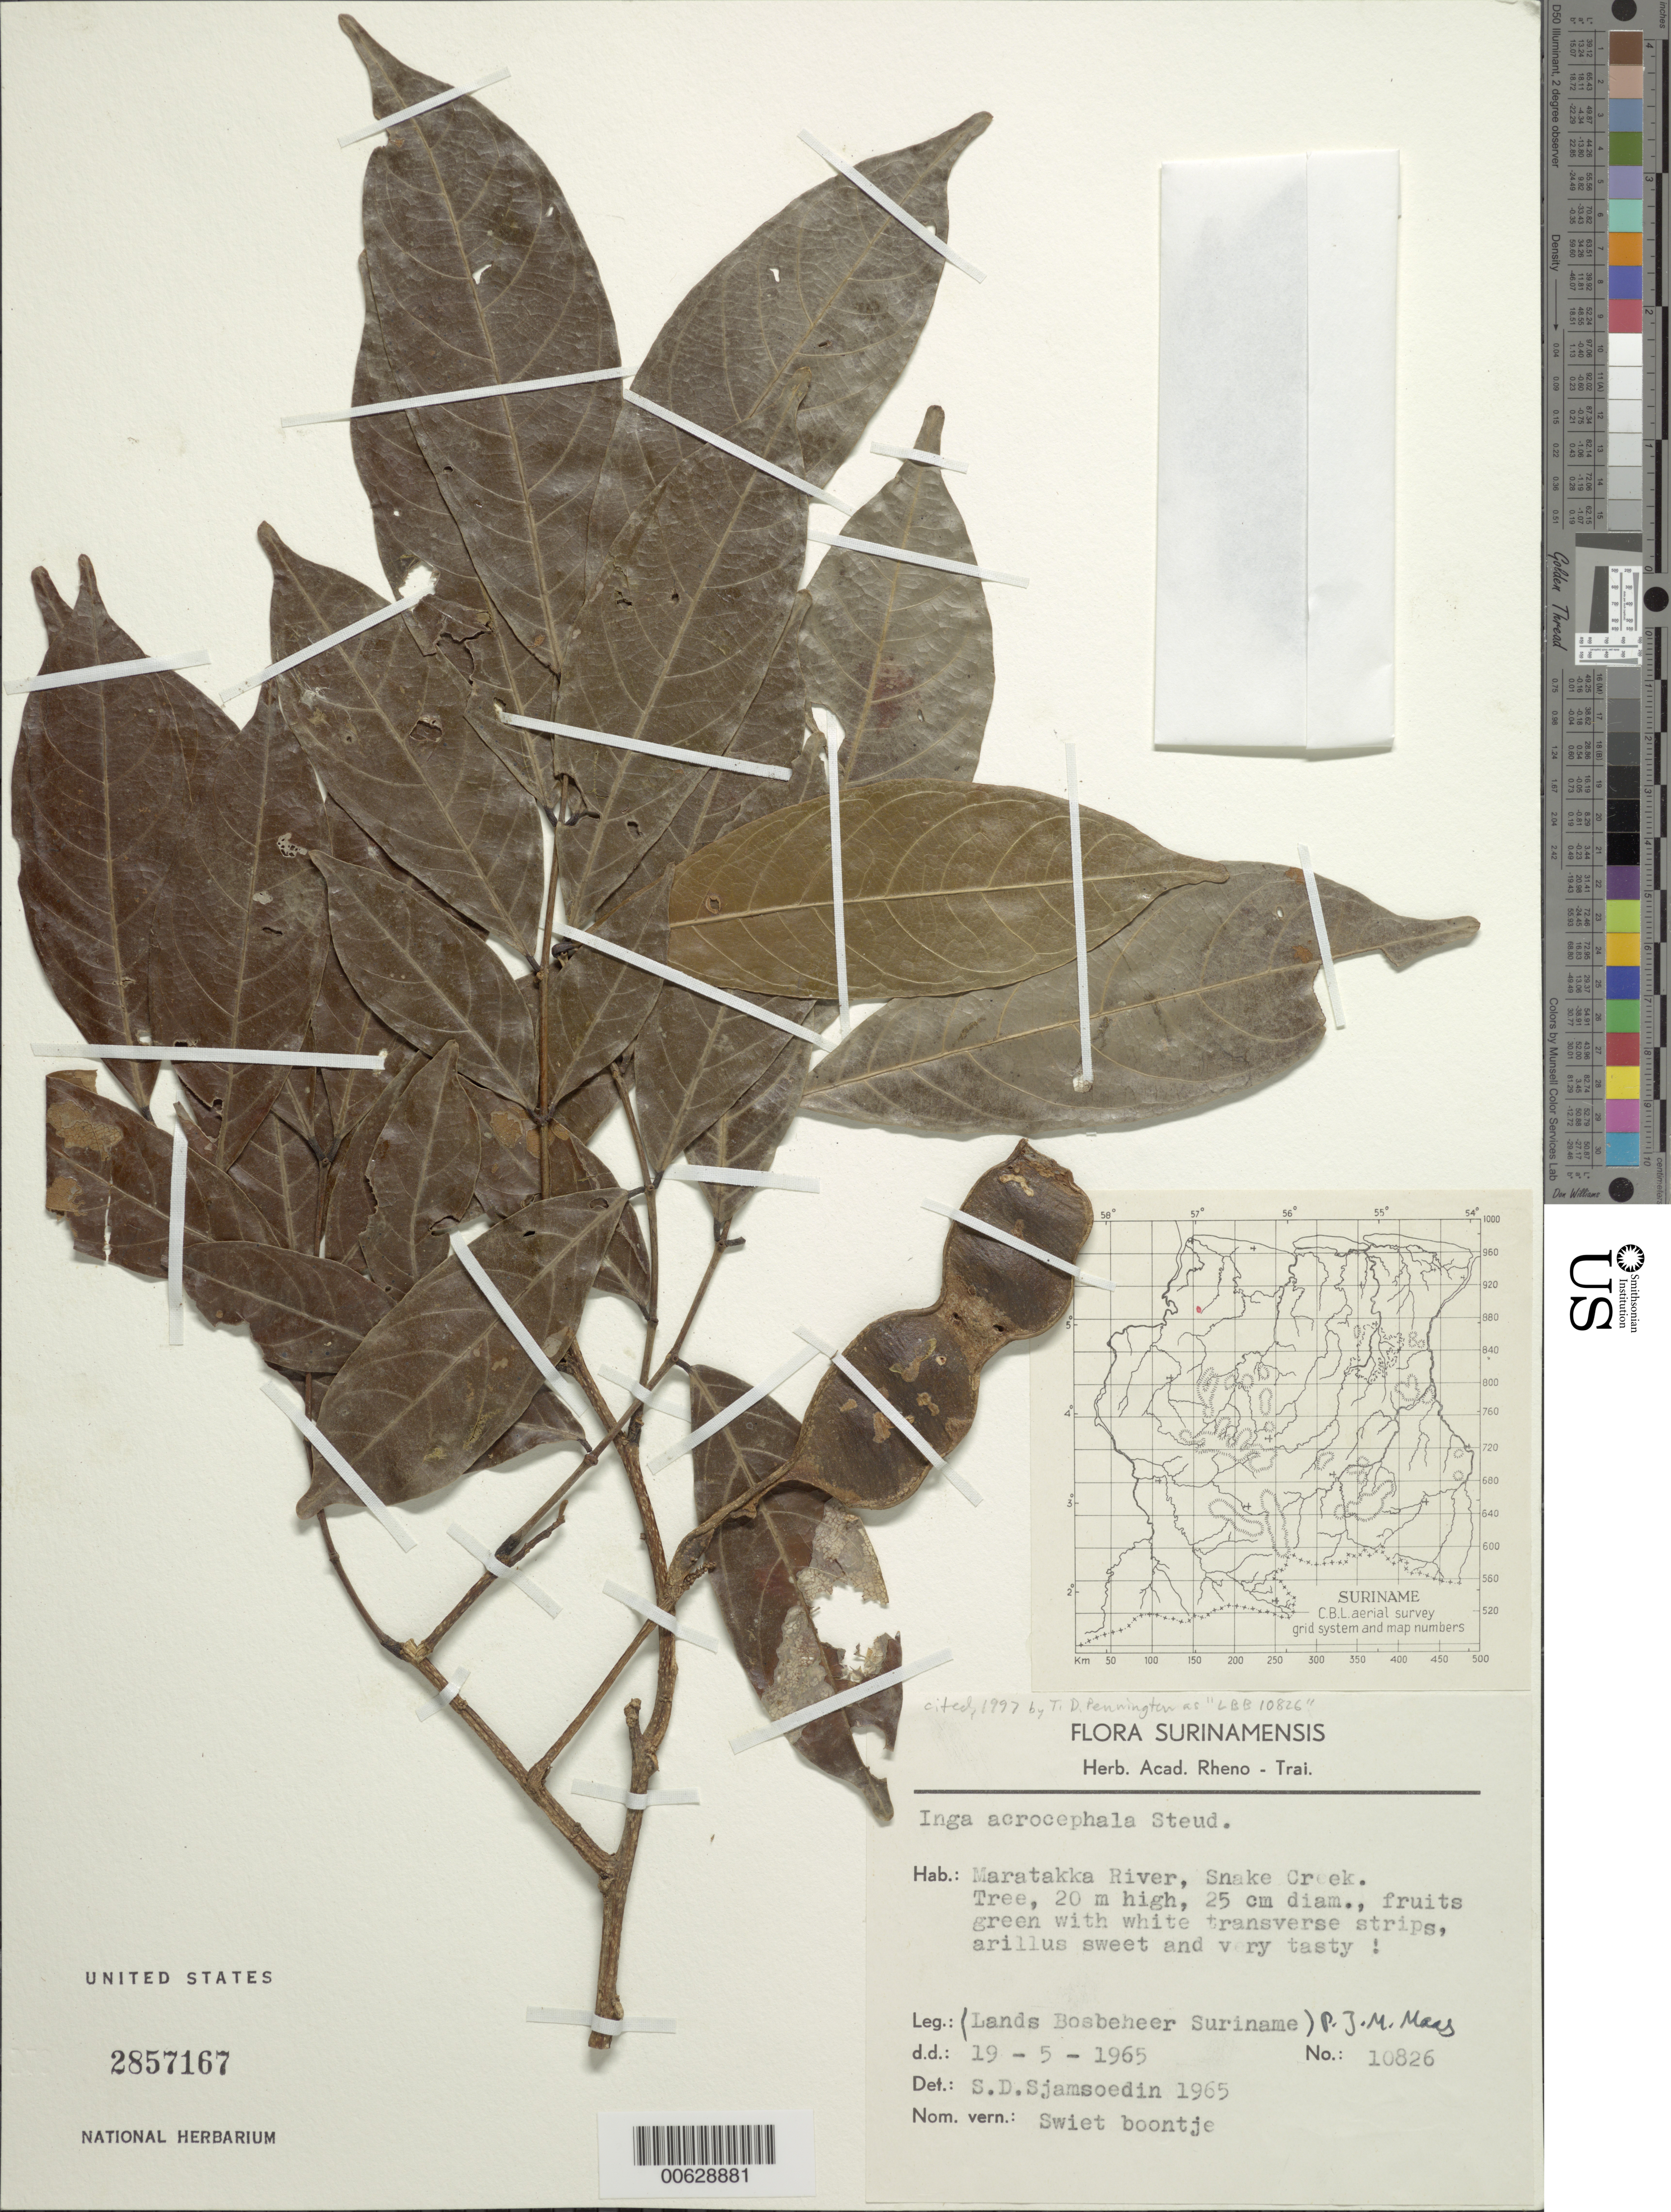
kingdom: Plantae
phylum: Tracheophyta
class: Magnoliopsida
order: Fabales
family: Fabaceae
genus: Inga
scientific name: Inga acrocephala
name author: Steud.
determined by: de Voogd-Sjamsaedin, S. D.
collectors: P. Maas & J. Tawjoeran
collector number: LBB 10826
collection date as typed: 19-May-65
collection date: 1965-05-19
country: Suriname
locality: Maratakka R., Snake Creek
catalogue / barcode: US 2857167